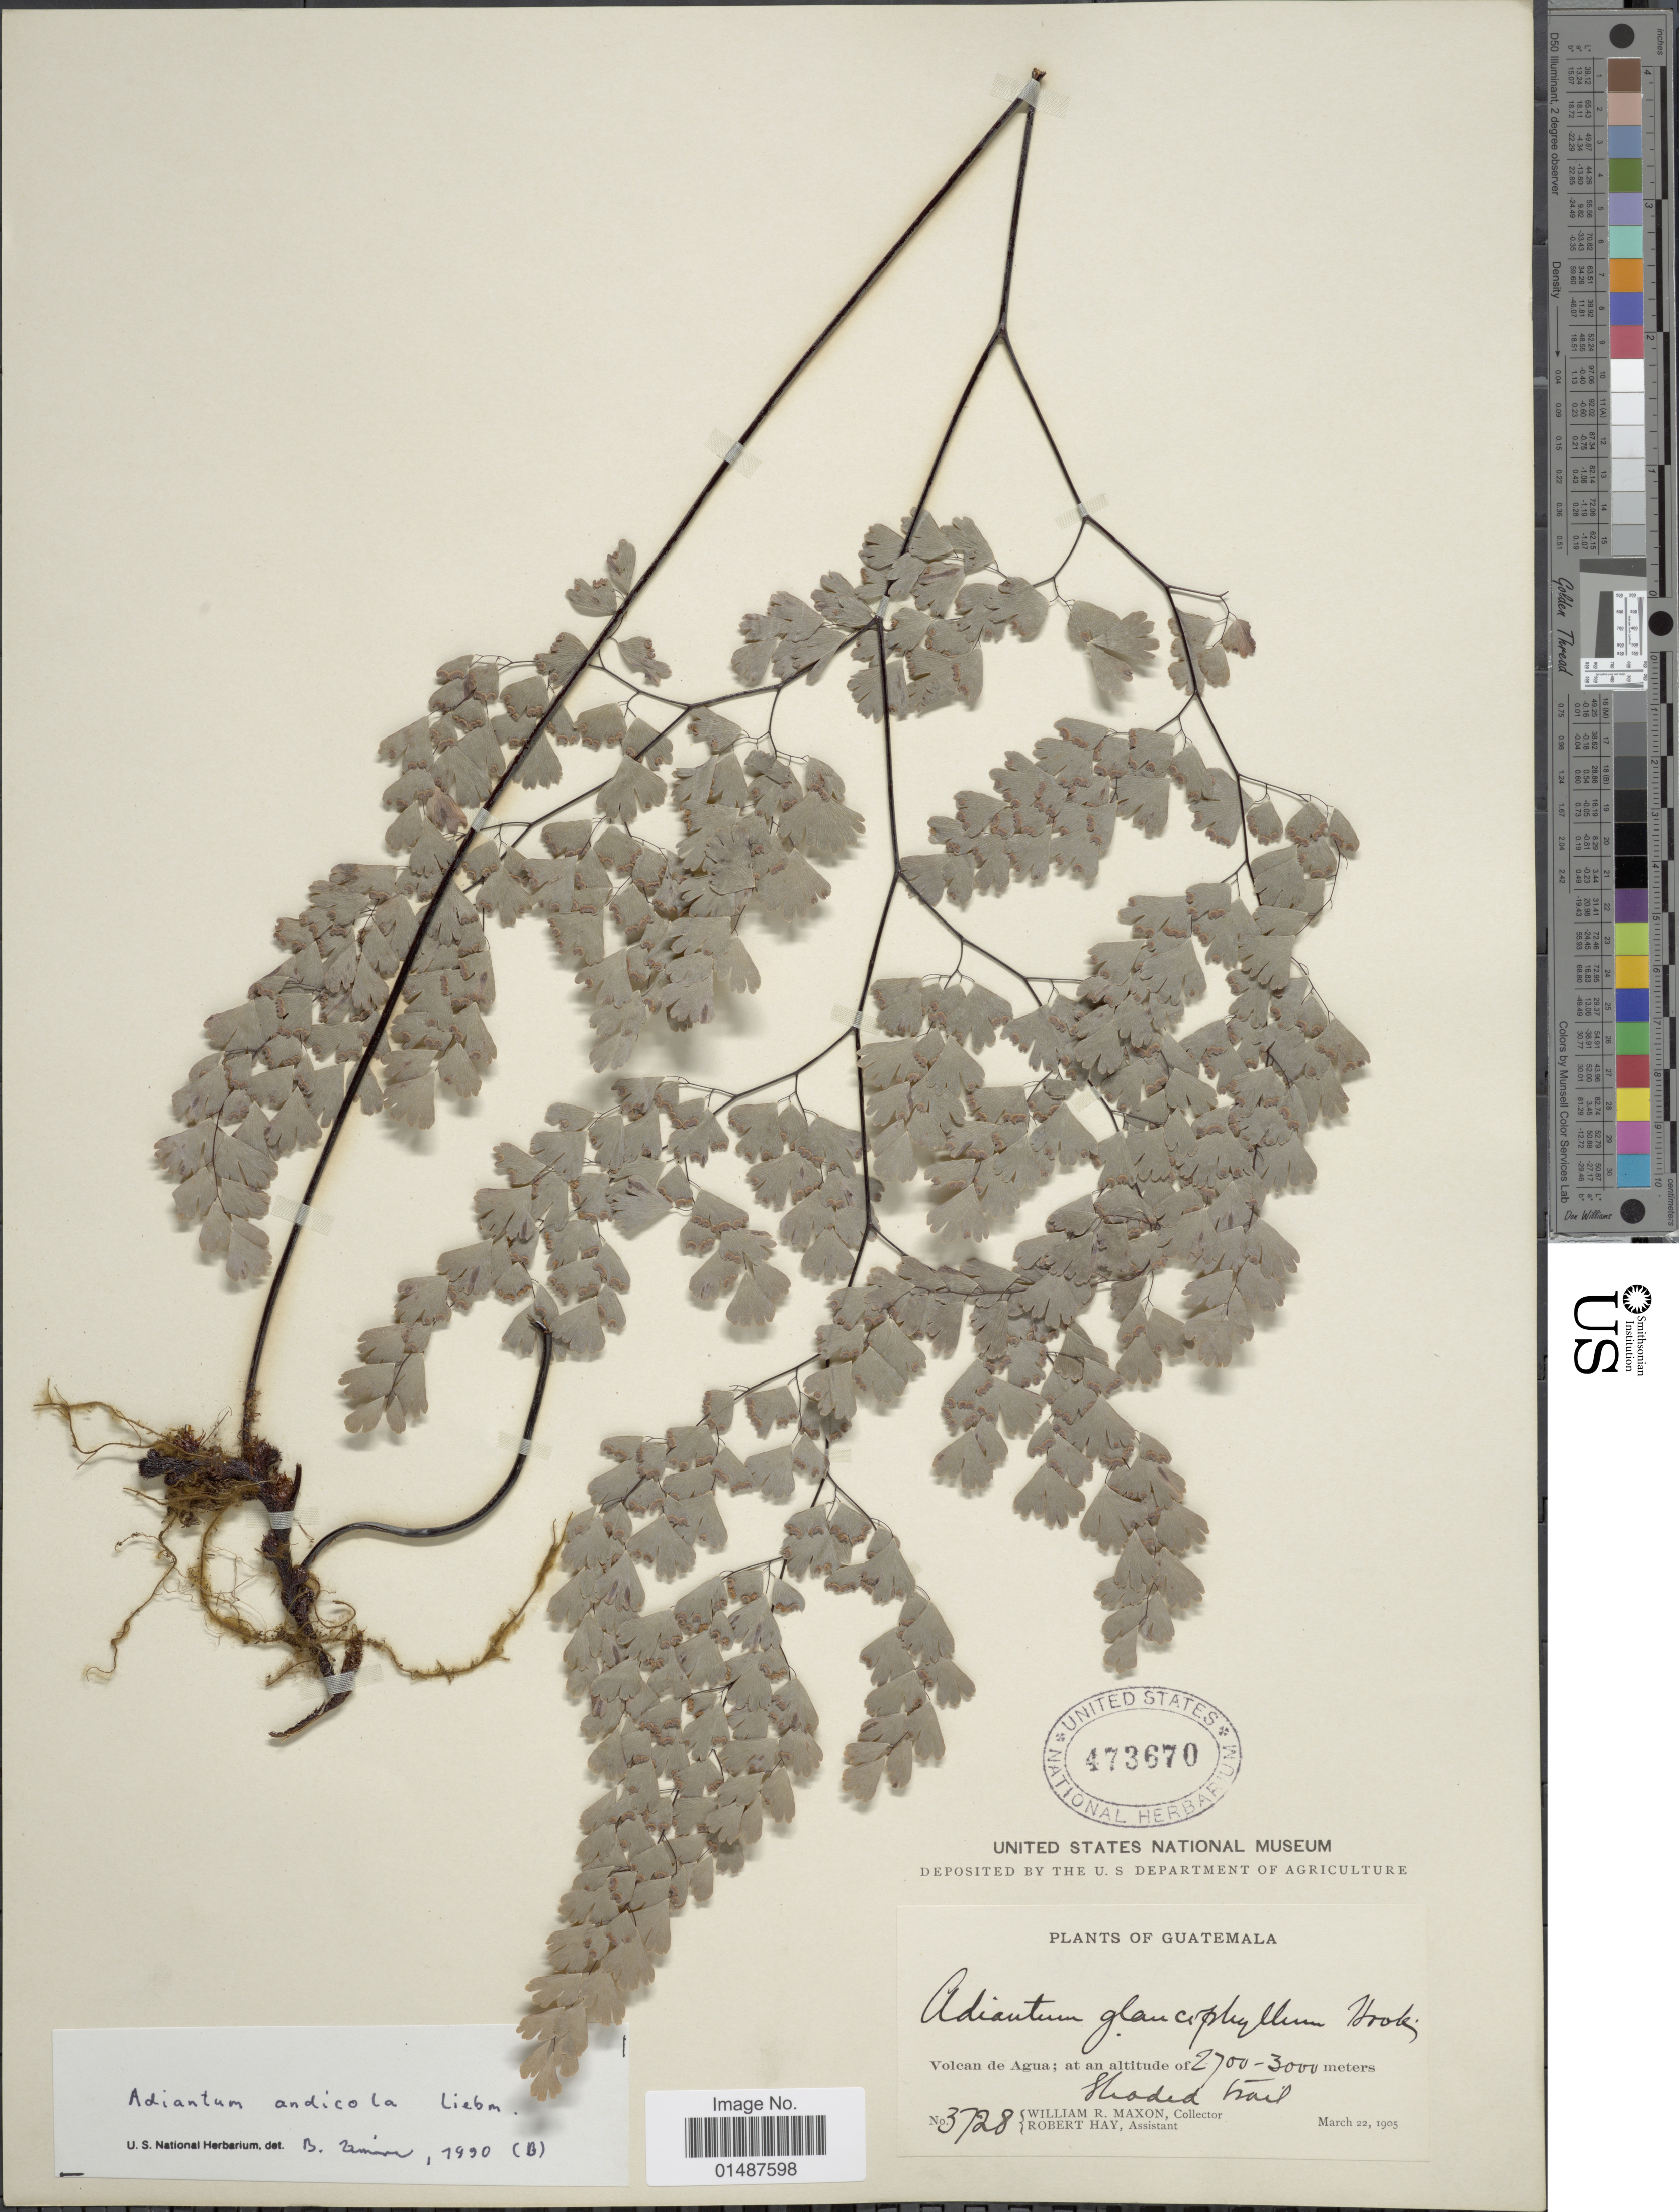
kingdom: Plantae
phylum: Tracheophyta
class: Polypodiopsida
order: Polypodiales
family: Pteridaceae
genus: Adiantum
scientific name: Adiantum andicola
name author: Liebm.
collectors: W. R. Maxon & R. H. Hay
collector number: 3728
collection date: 1905-03-22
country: Guatemala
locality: Volcan de Agua ; Shaded trail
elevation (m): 2700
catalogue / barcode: US 473670